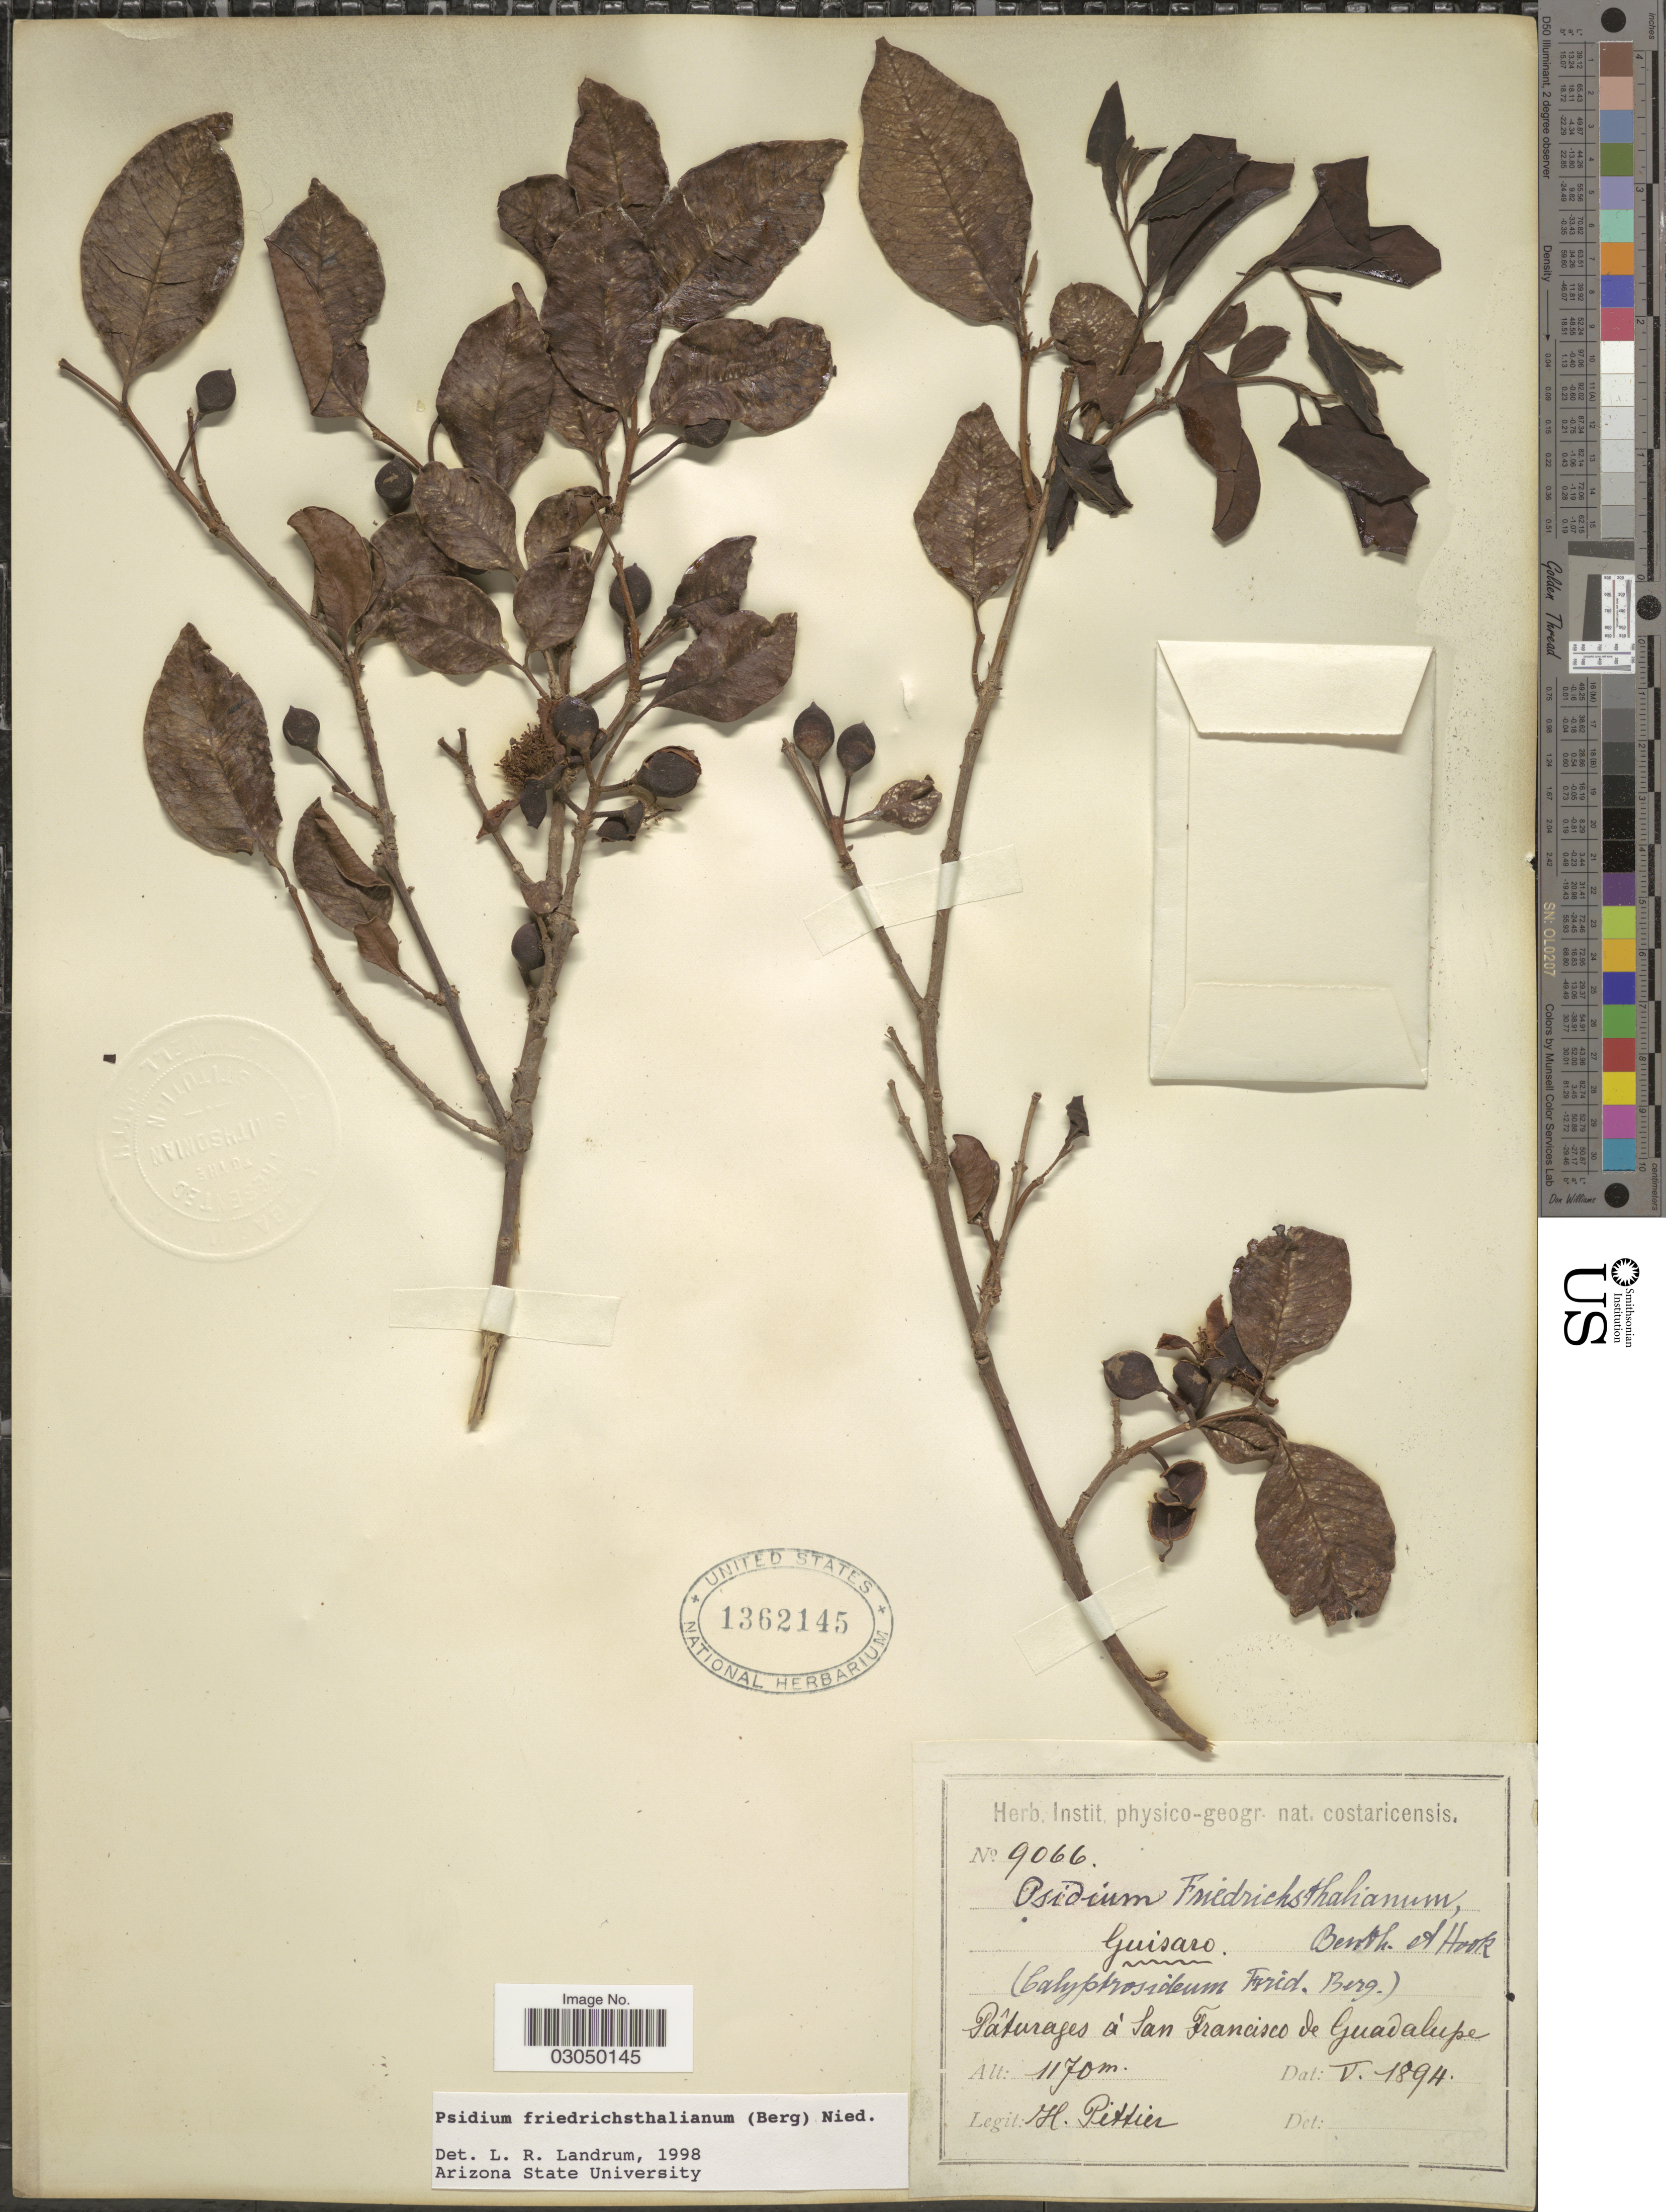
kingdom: Plantae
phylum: Tracheophyta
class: Magnoliopsida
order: Myrtales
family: Myrtaceae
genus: Psidium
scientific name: Psidium friedrichsthalianum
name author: (O. Berg) Nied.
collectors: H. F. Pittier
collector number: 9066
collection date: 1894-05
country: Costa Rica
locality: Pâturages à San Francisco de Guadalupe.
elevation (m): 1170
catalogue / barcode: US 1362145